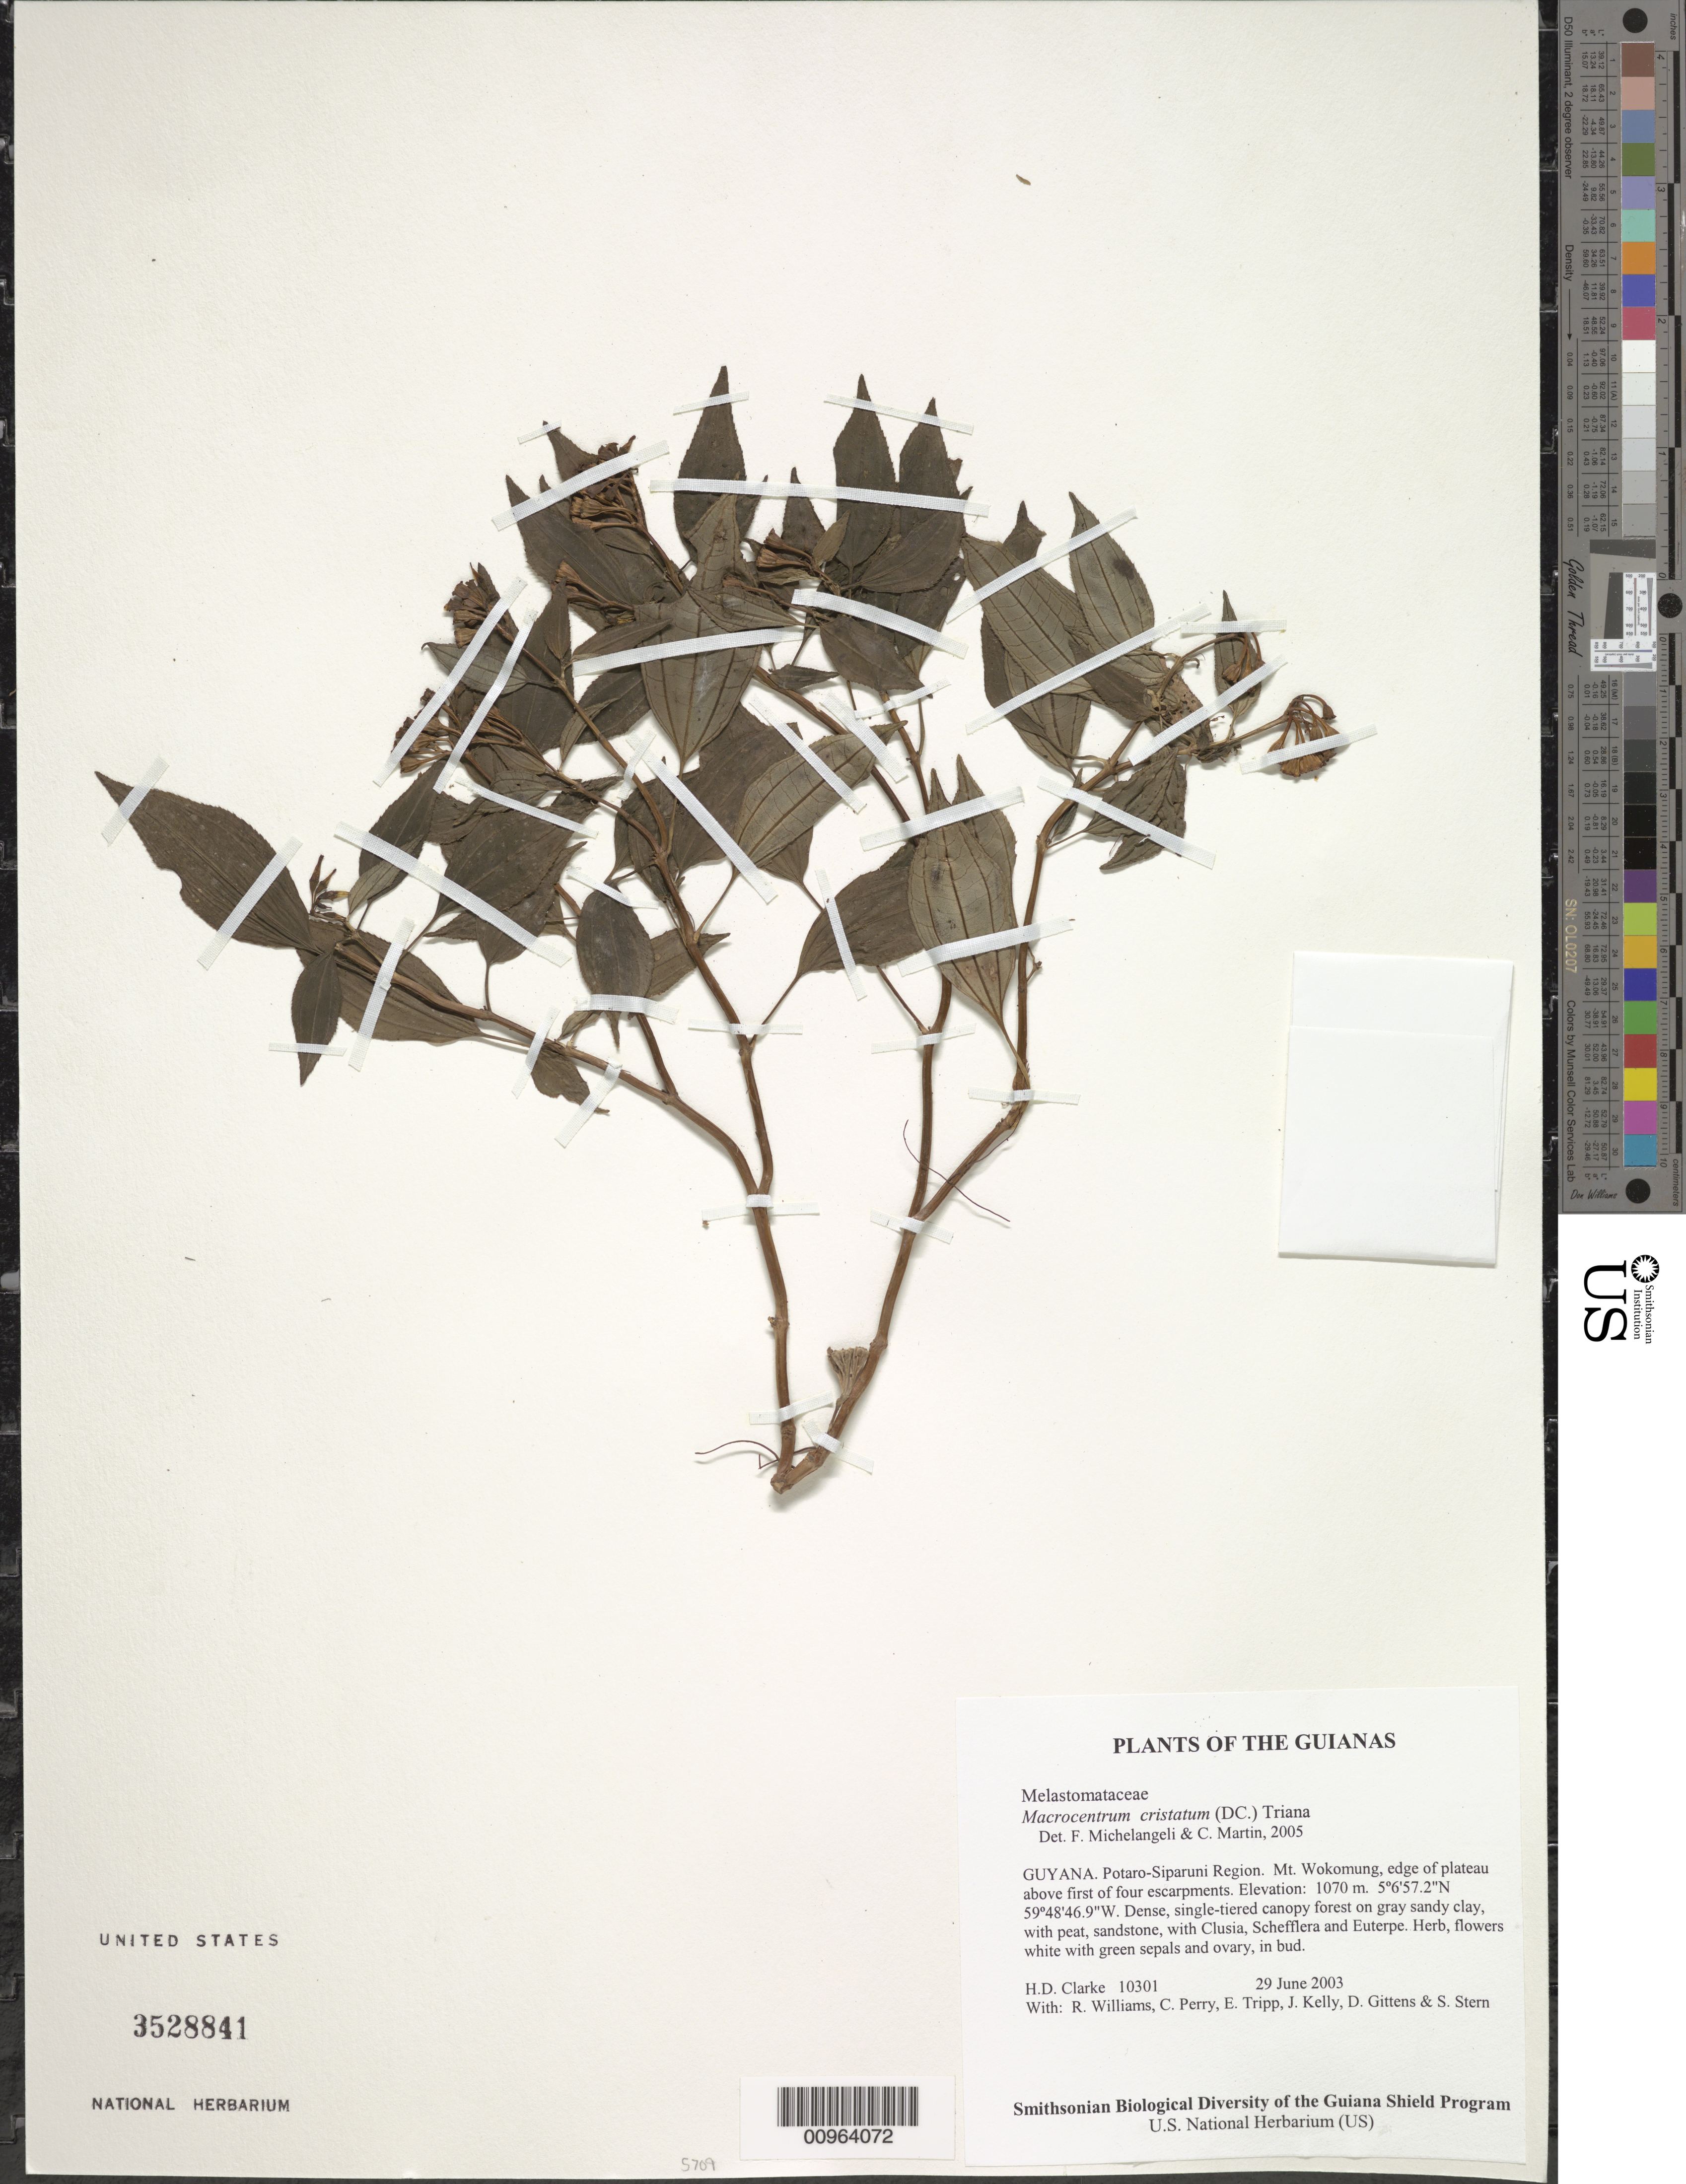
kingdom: Plantae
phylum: Tracheophyta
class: Magnoliopsida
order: Myrtales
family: Melastomataceae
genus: Macrocentrum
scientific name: Macrocentrum cristatum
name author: (DC.) Triana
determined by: Michelangeli, F. A.; Martin, C.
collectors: H. D. Clarke, R. Williams, C. Perry, E. Tripp, J. Kelly, D. Gittens & S. R. Stern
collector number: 10301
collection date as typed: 29 June 2003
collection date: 2003-06-29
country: Guyana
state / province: Potaro-Siparuni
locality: Mt. Wokomung, edge of plateau above first of four escarpments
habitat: Dense, single-tiered canopy forest on gray sandy clay, with peat, sandstone, with Clusia, Schefflera and Euterpe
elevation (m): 1070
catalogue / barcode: US 3528841